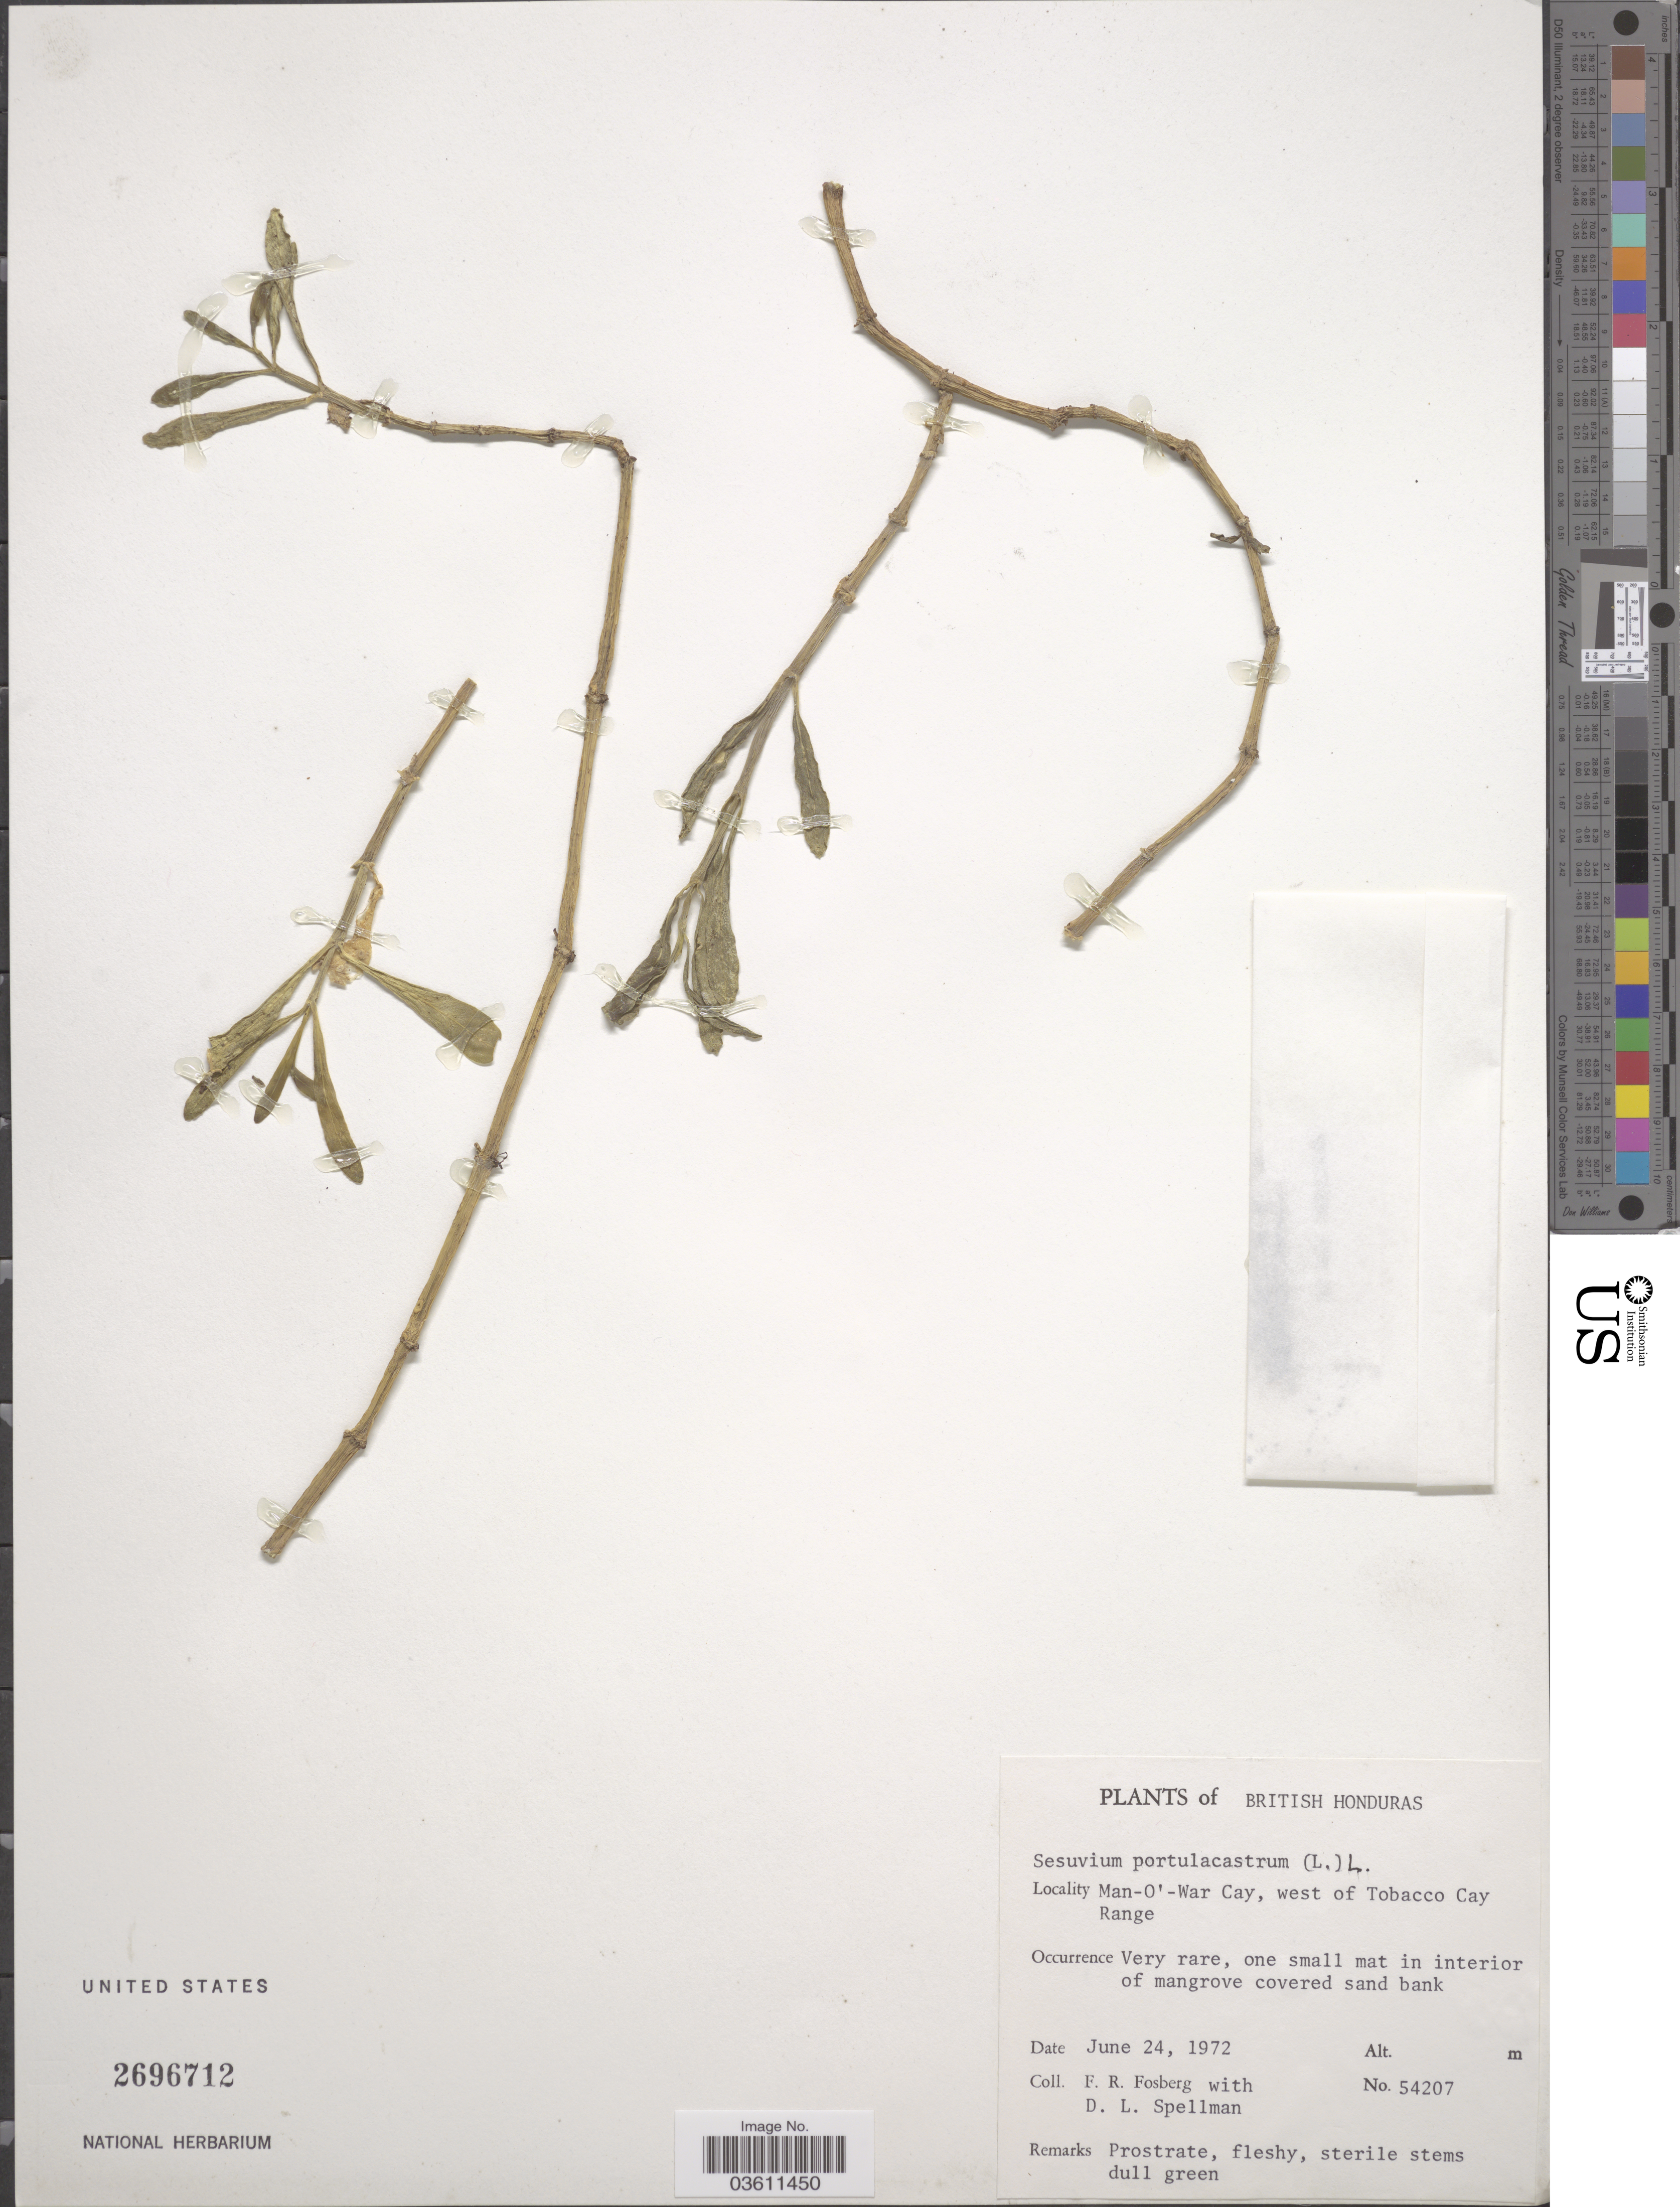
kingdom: Plantae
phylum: Tracheophyta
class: Magnoliopsida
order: Caryophyllales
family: Aizoaceae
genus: Sesuvium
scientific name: Sesuvium portulacastrum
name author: (L.) L.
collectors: F. R. Fosberg & D. L. Spellman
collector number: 54207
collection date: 1972-06-24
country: Belize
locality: British Honduras. Man-O'War Cay, west of Tobacco Cay Range.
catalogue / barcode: US 2696712